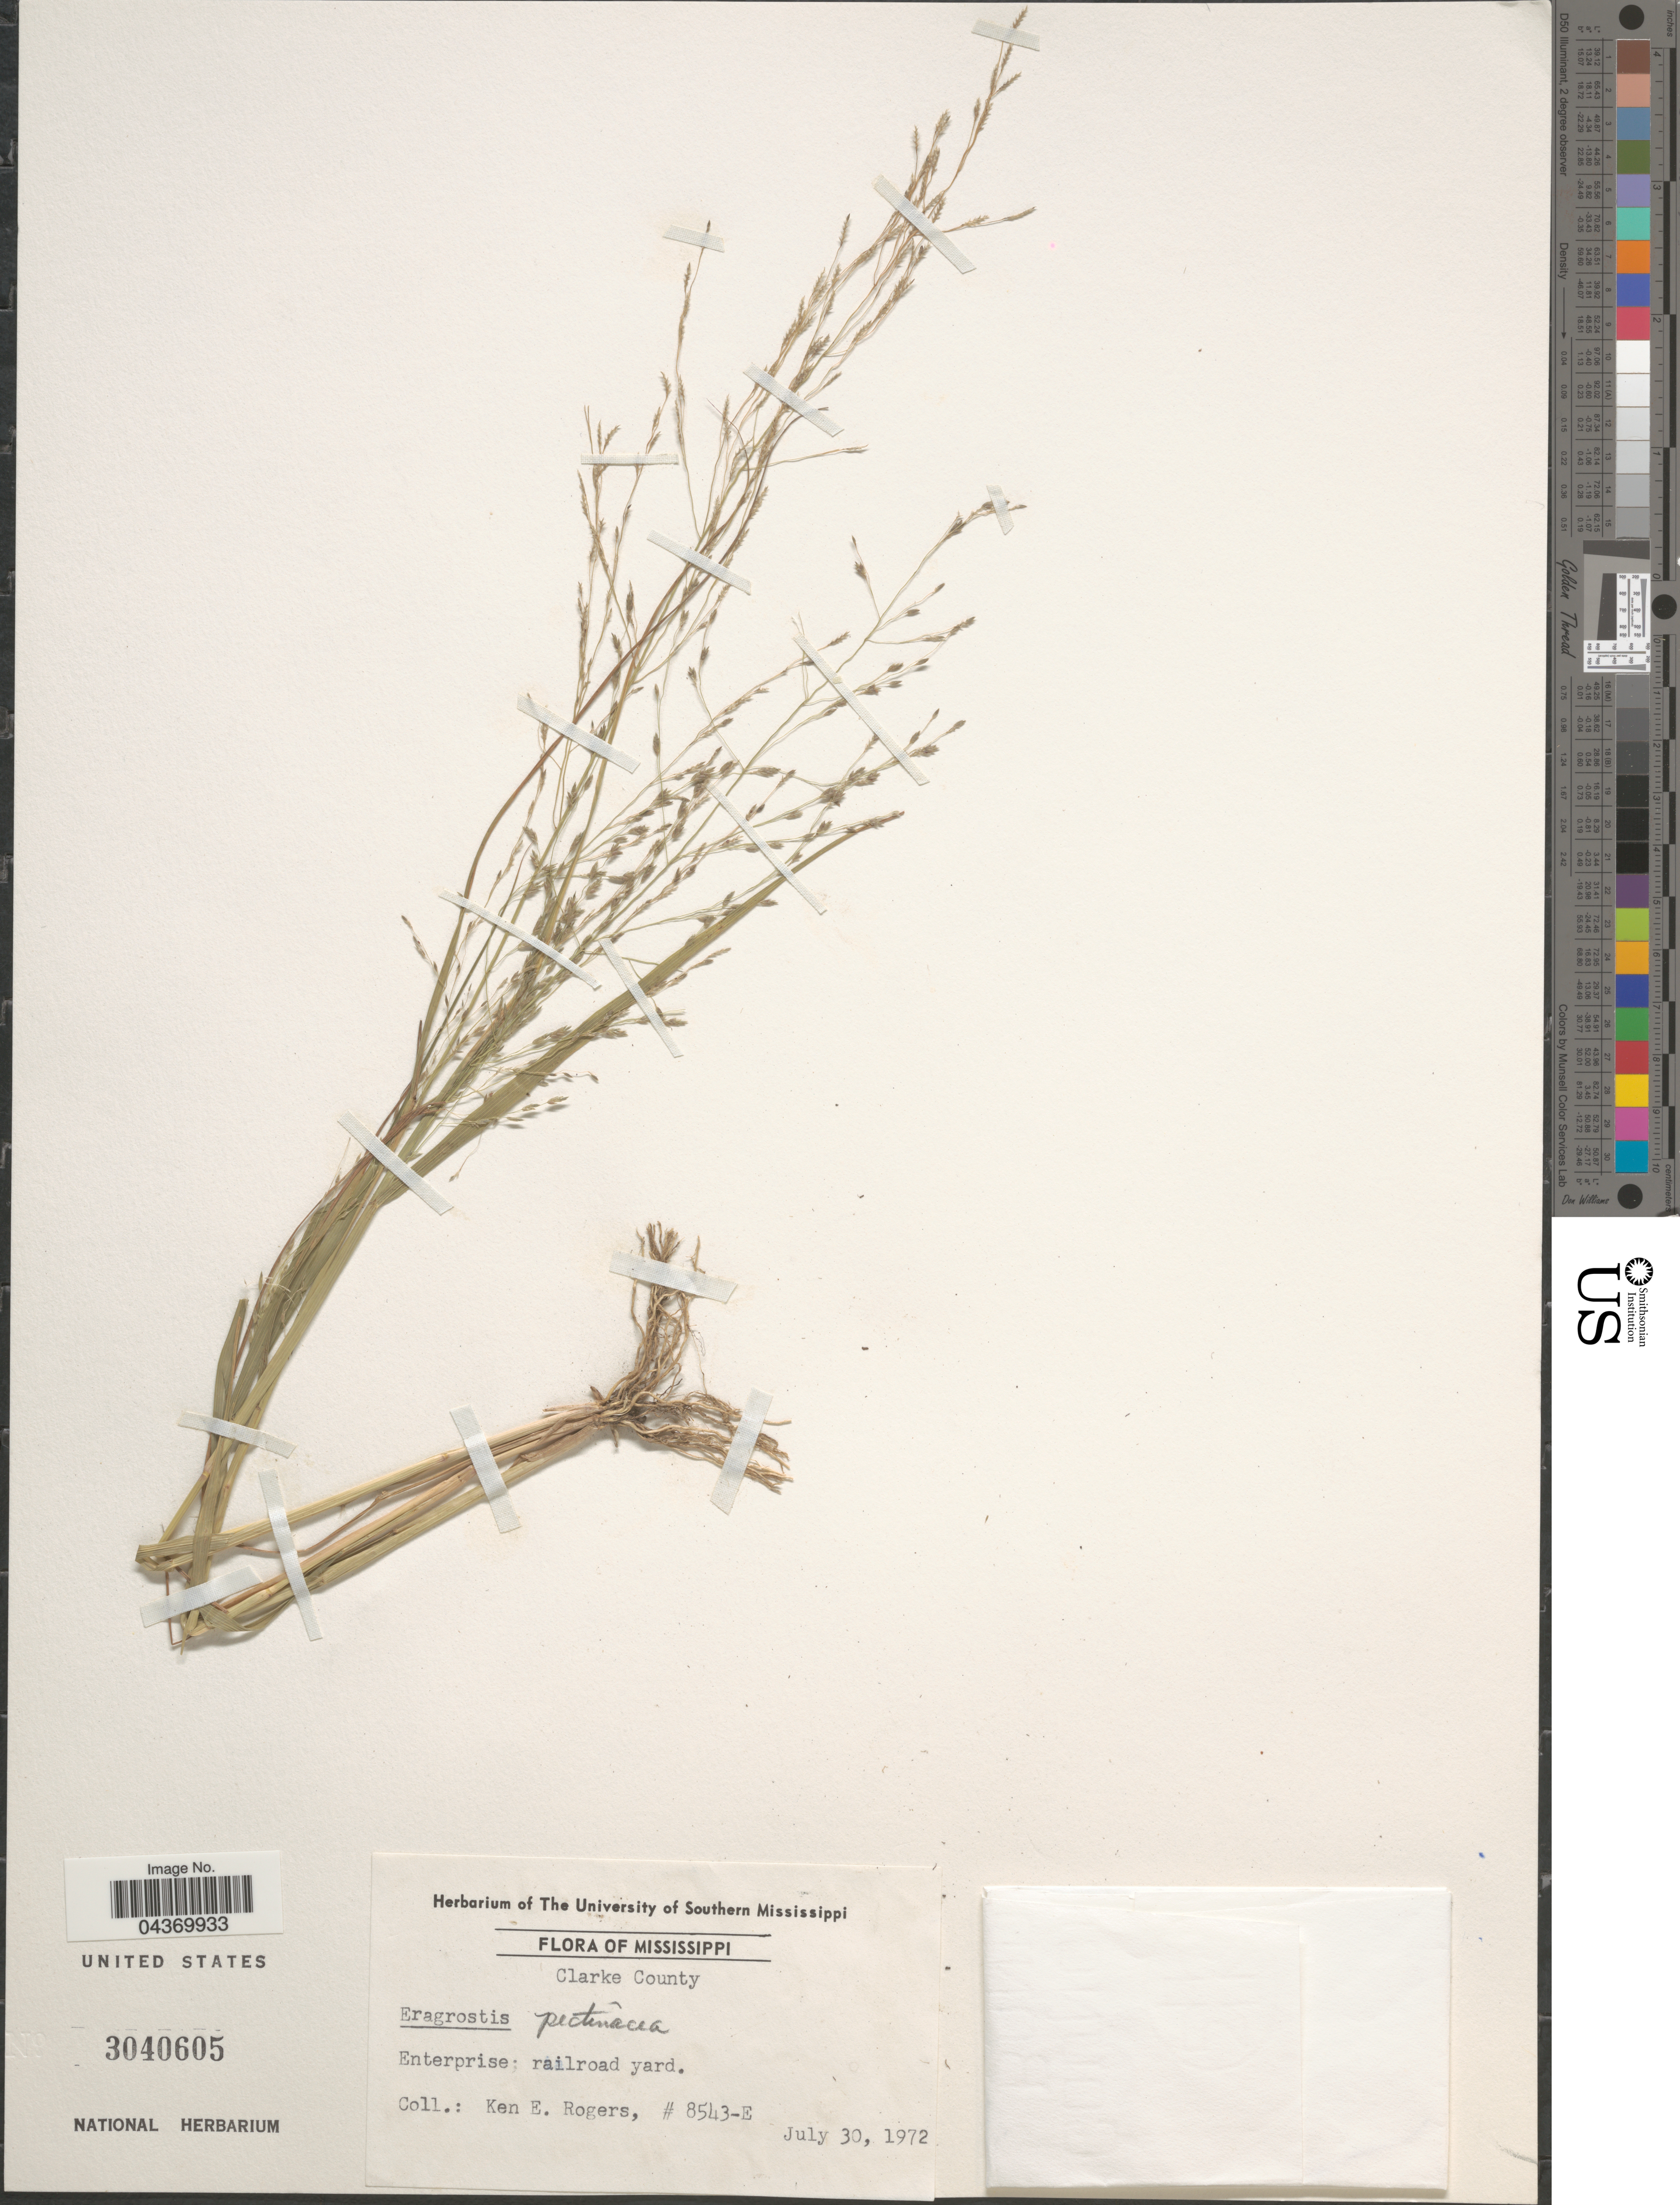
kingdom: Plantae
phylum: Tracheophyta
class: Liliopsida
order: Poales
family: Poaceae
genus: Eragrostis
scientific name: Eragrostis pectinacea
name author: (Michx.) Nees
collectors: K. Rogers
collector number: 8543-E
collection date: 1972-07-30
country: United States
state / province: Mississippi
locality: Clarke County. Enterprise: railroad yard.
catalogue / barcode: US 3040605